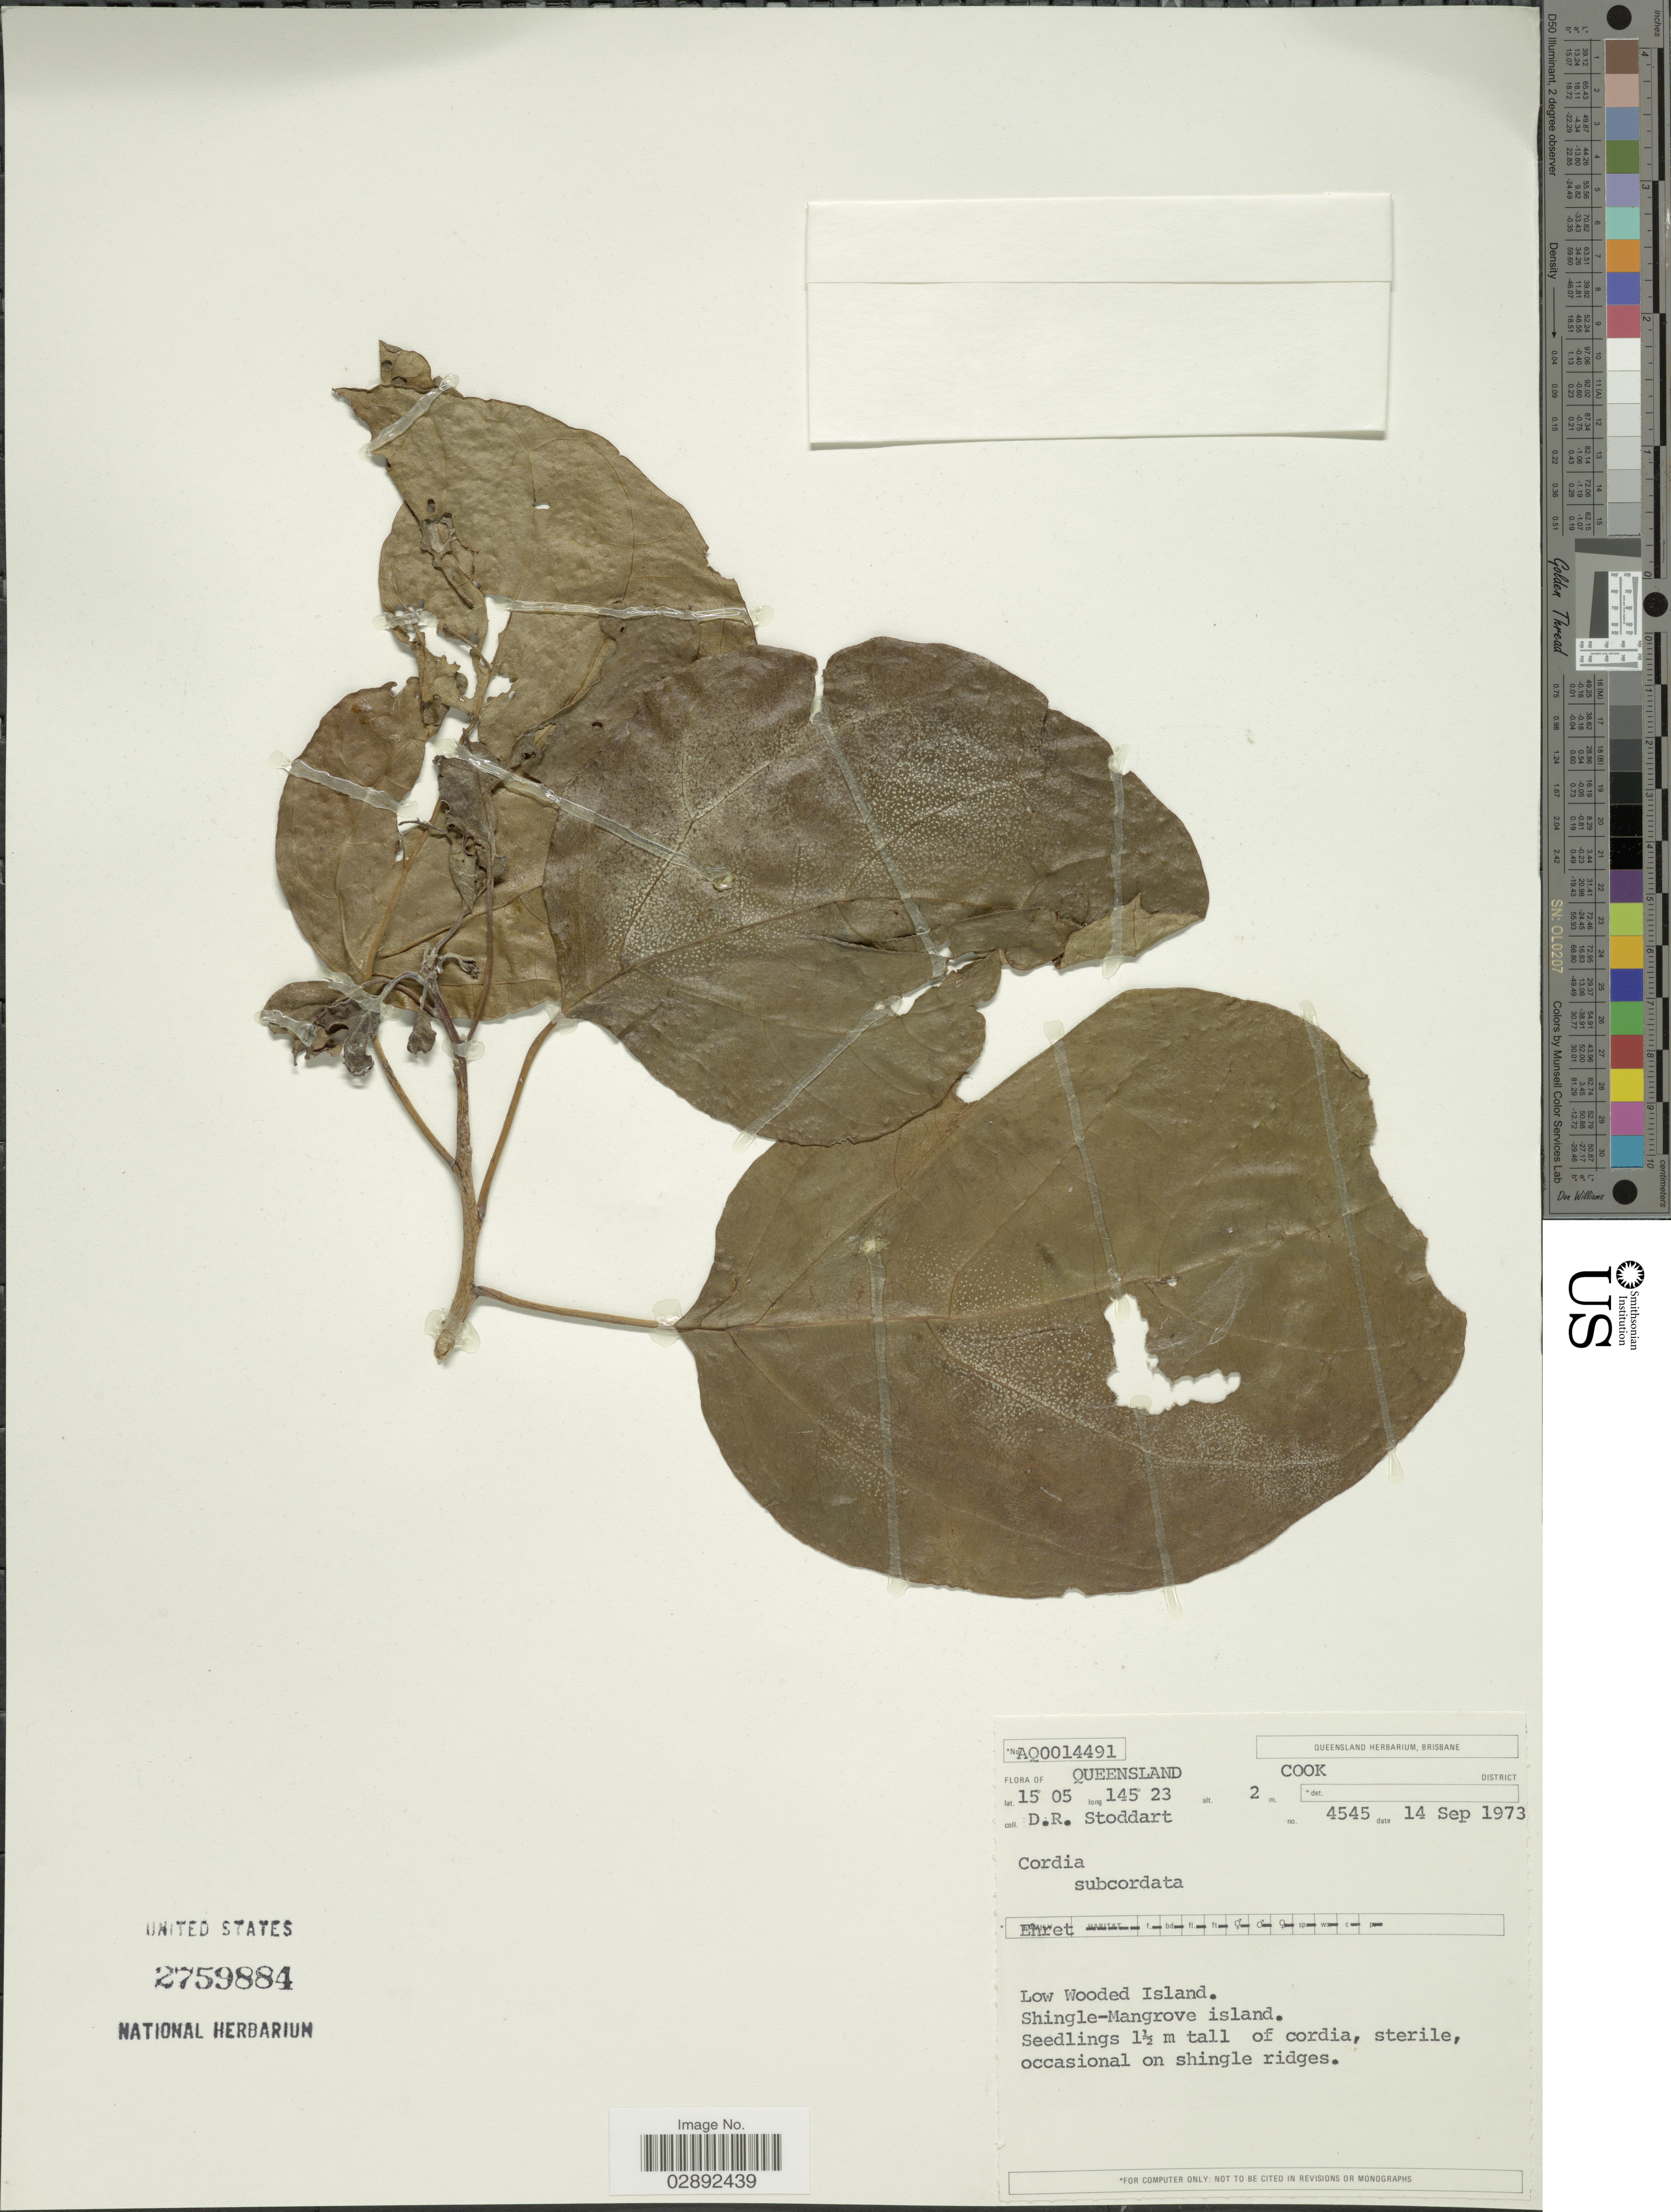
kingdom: Plantae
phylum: Tracheophyta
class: Magnoliopsida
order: Boraginales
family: Cordiaceae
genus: Cordia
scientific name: Cordia subcordata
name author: Lam.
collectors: D. R. Stoddart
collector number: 4545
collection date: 1973-09-14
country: Australia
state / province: Queensland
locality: Cook District. Low Wooded Island. Shingle-Mangrove island.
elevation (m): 2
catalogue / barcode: US 2759884